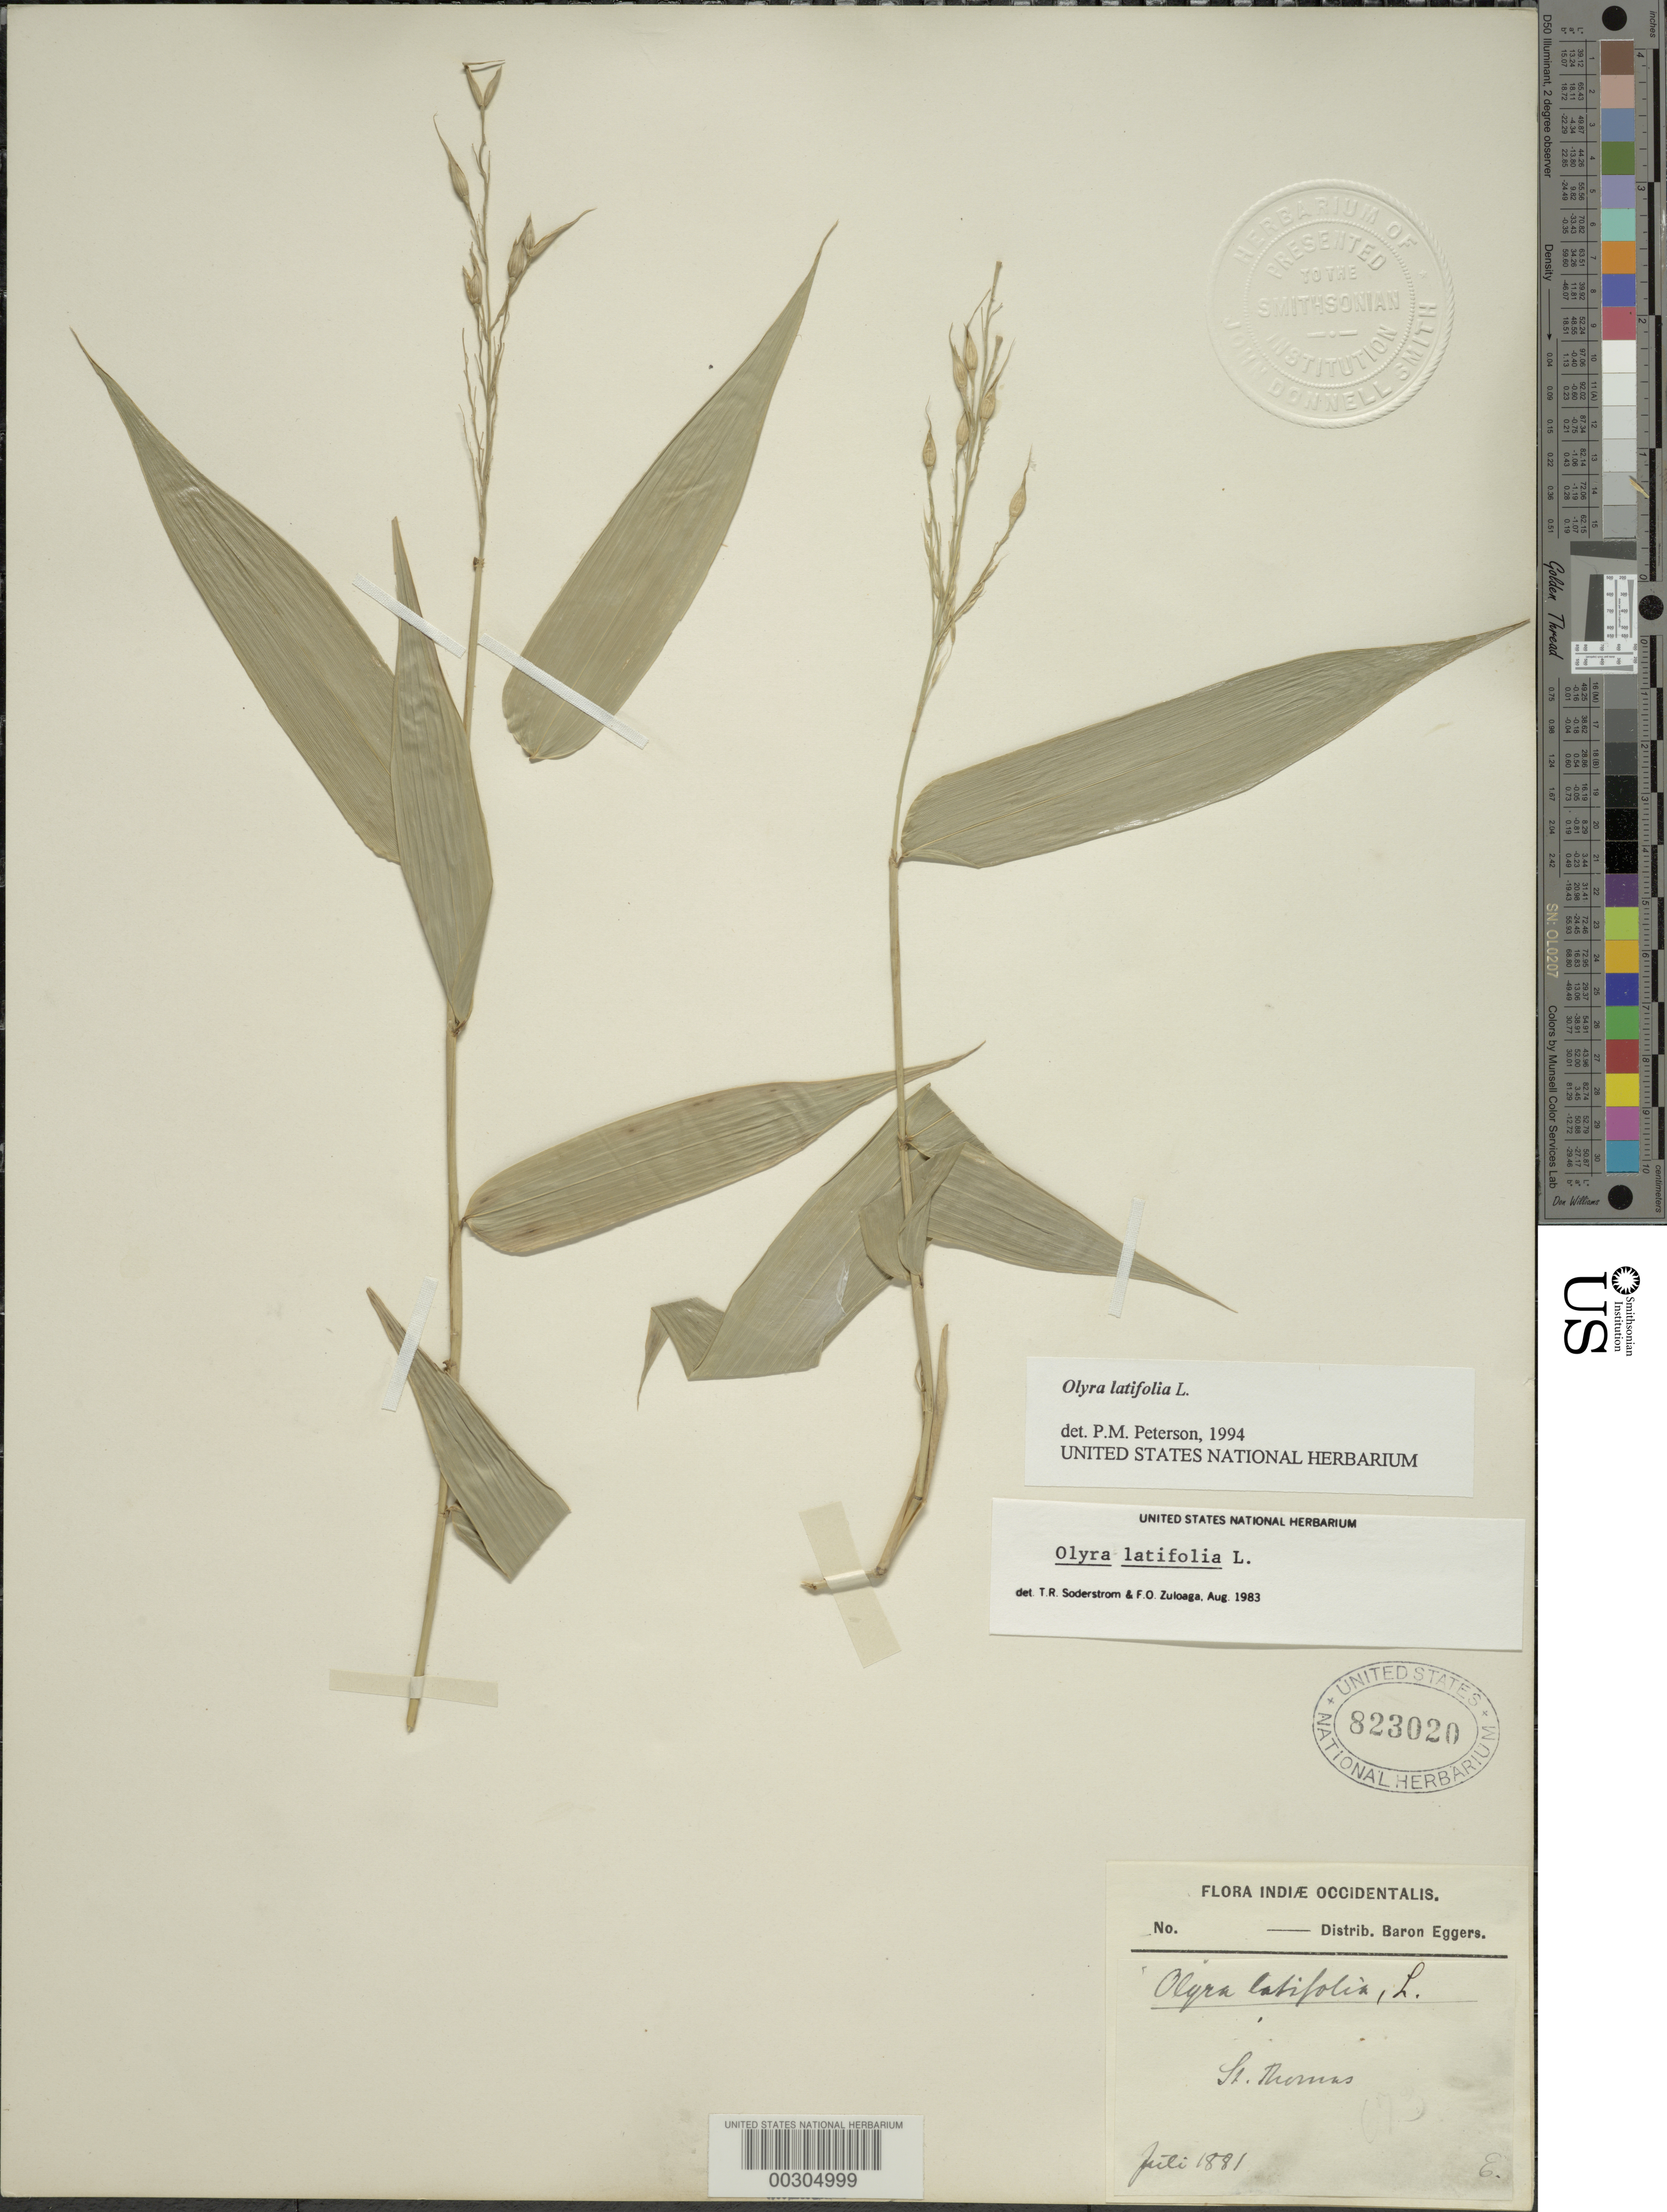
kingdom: Plantae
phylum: Tracheophyta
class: Liliopsida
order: Poales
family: Poaceae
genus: Olyra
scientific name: Olyra latifolia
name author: L.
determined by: Peterson, Paul M., (BOT), Smithsonian Institution - National Museum of Natural History (UNITED STATES)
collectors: H. F. A. von Eggers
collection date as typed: Jul 1881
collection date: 1881-07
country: U.S. Virgin Islands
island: St. Thomas Island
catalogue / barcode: US 823020